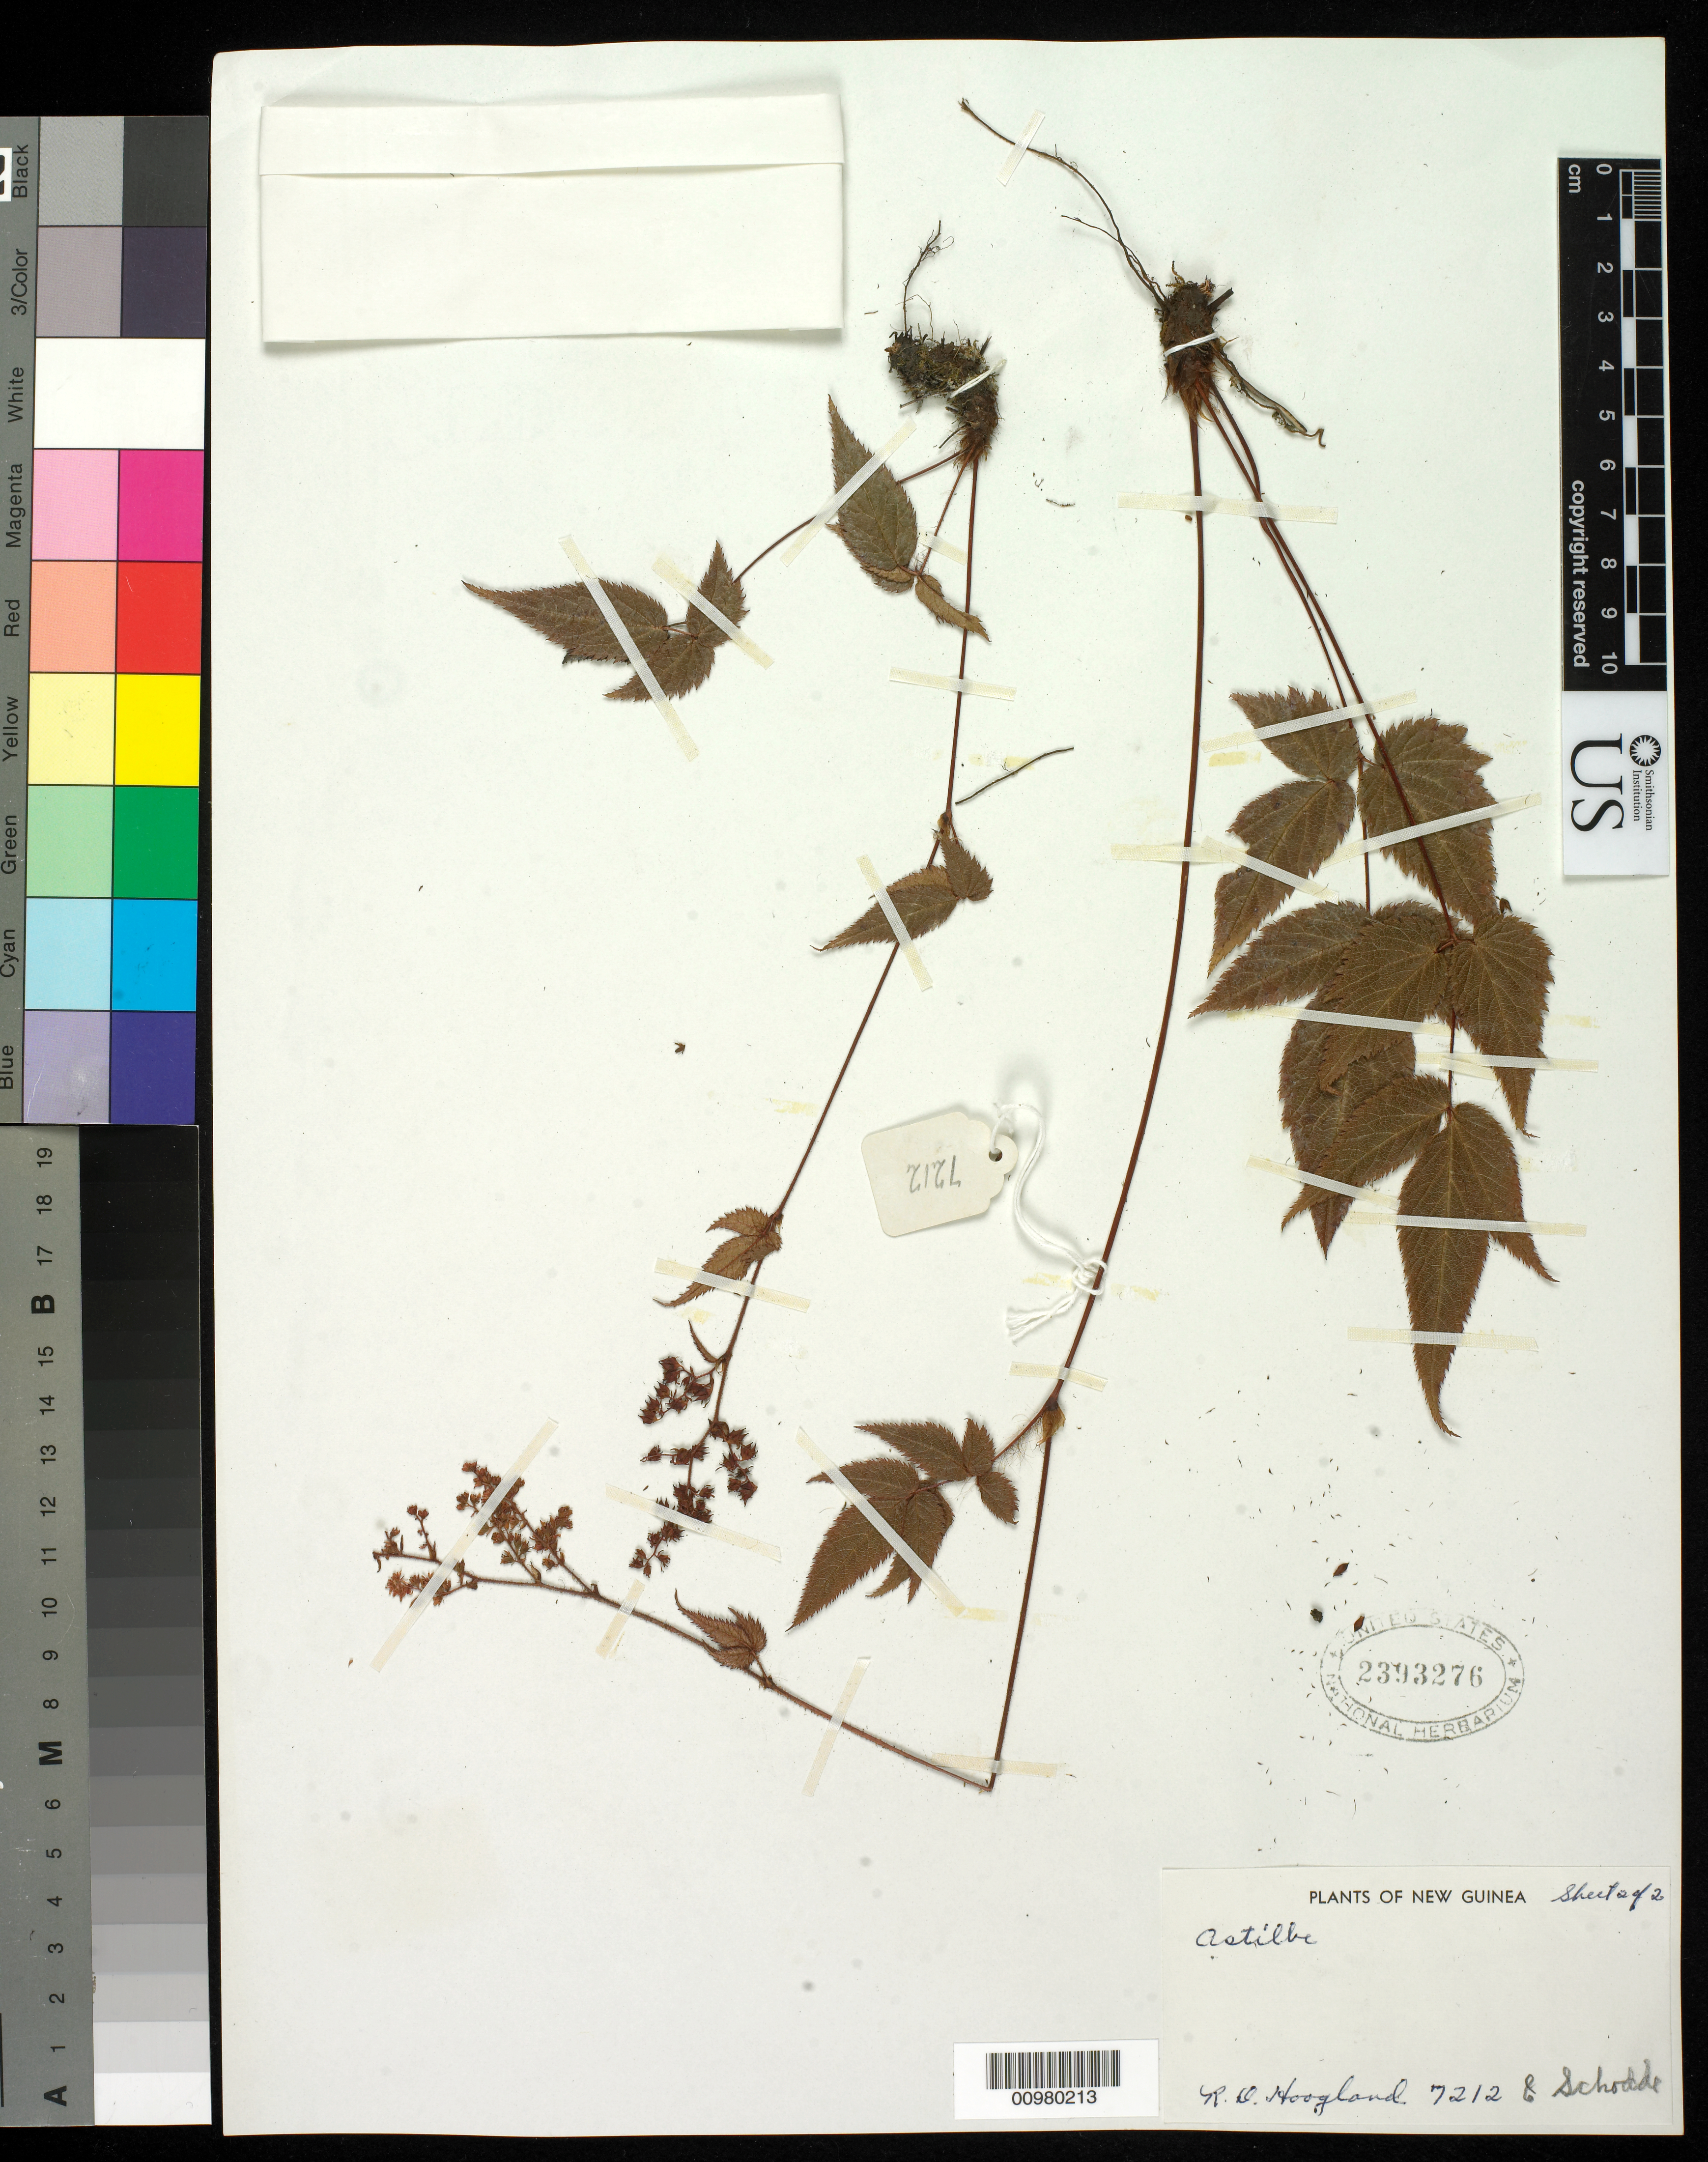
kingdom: Plantae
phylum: Tracheophyta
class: Magnoliopsida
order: Saxifragales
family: Saxifragaceae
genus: Astilbe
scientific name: Astilbe sp.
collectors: R. D. Hoogland & R. Schodde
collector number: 7212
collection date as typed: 21 Jul 1960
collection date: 1960-07-21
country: Papua New Guinea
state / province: Enga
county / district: Wabag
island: New Guinea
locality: northern slopes of Sugarloaf complex (along Wapu river),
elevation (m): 2896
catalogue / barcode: US 2393276